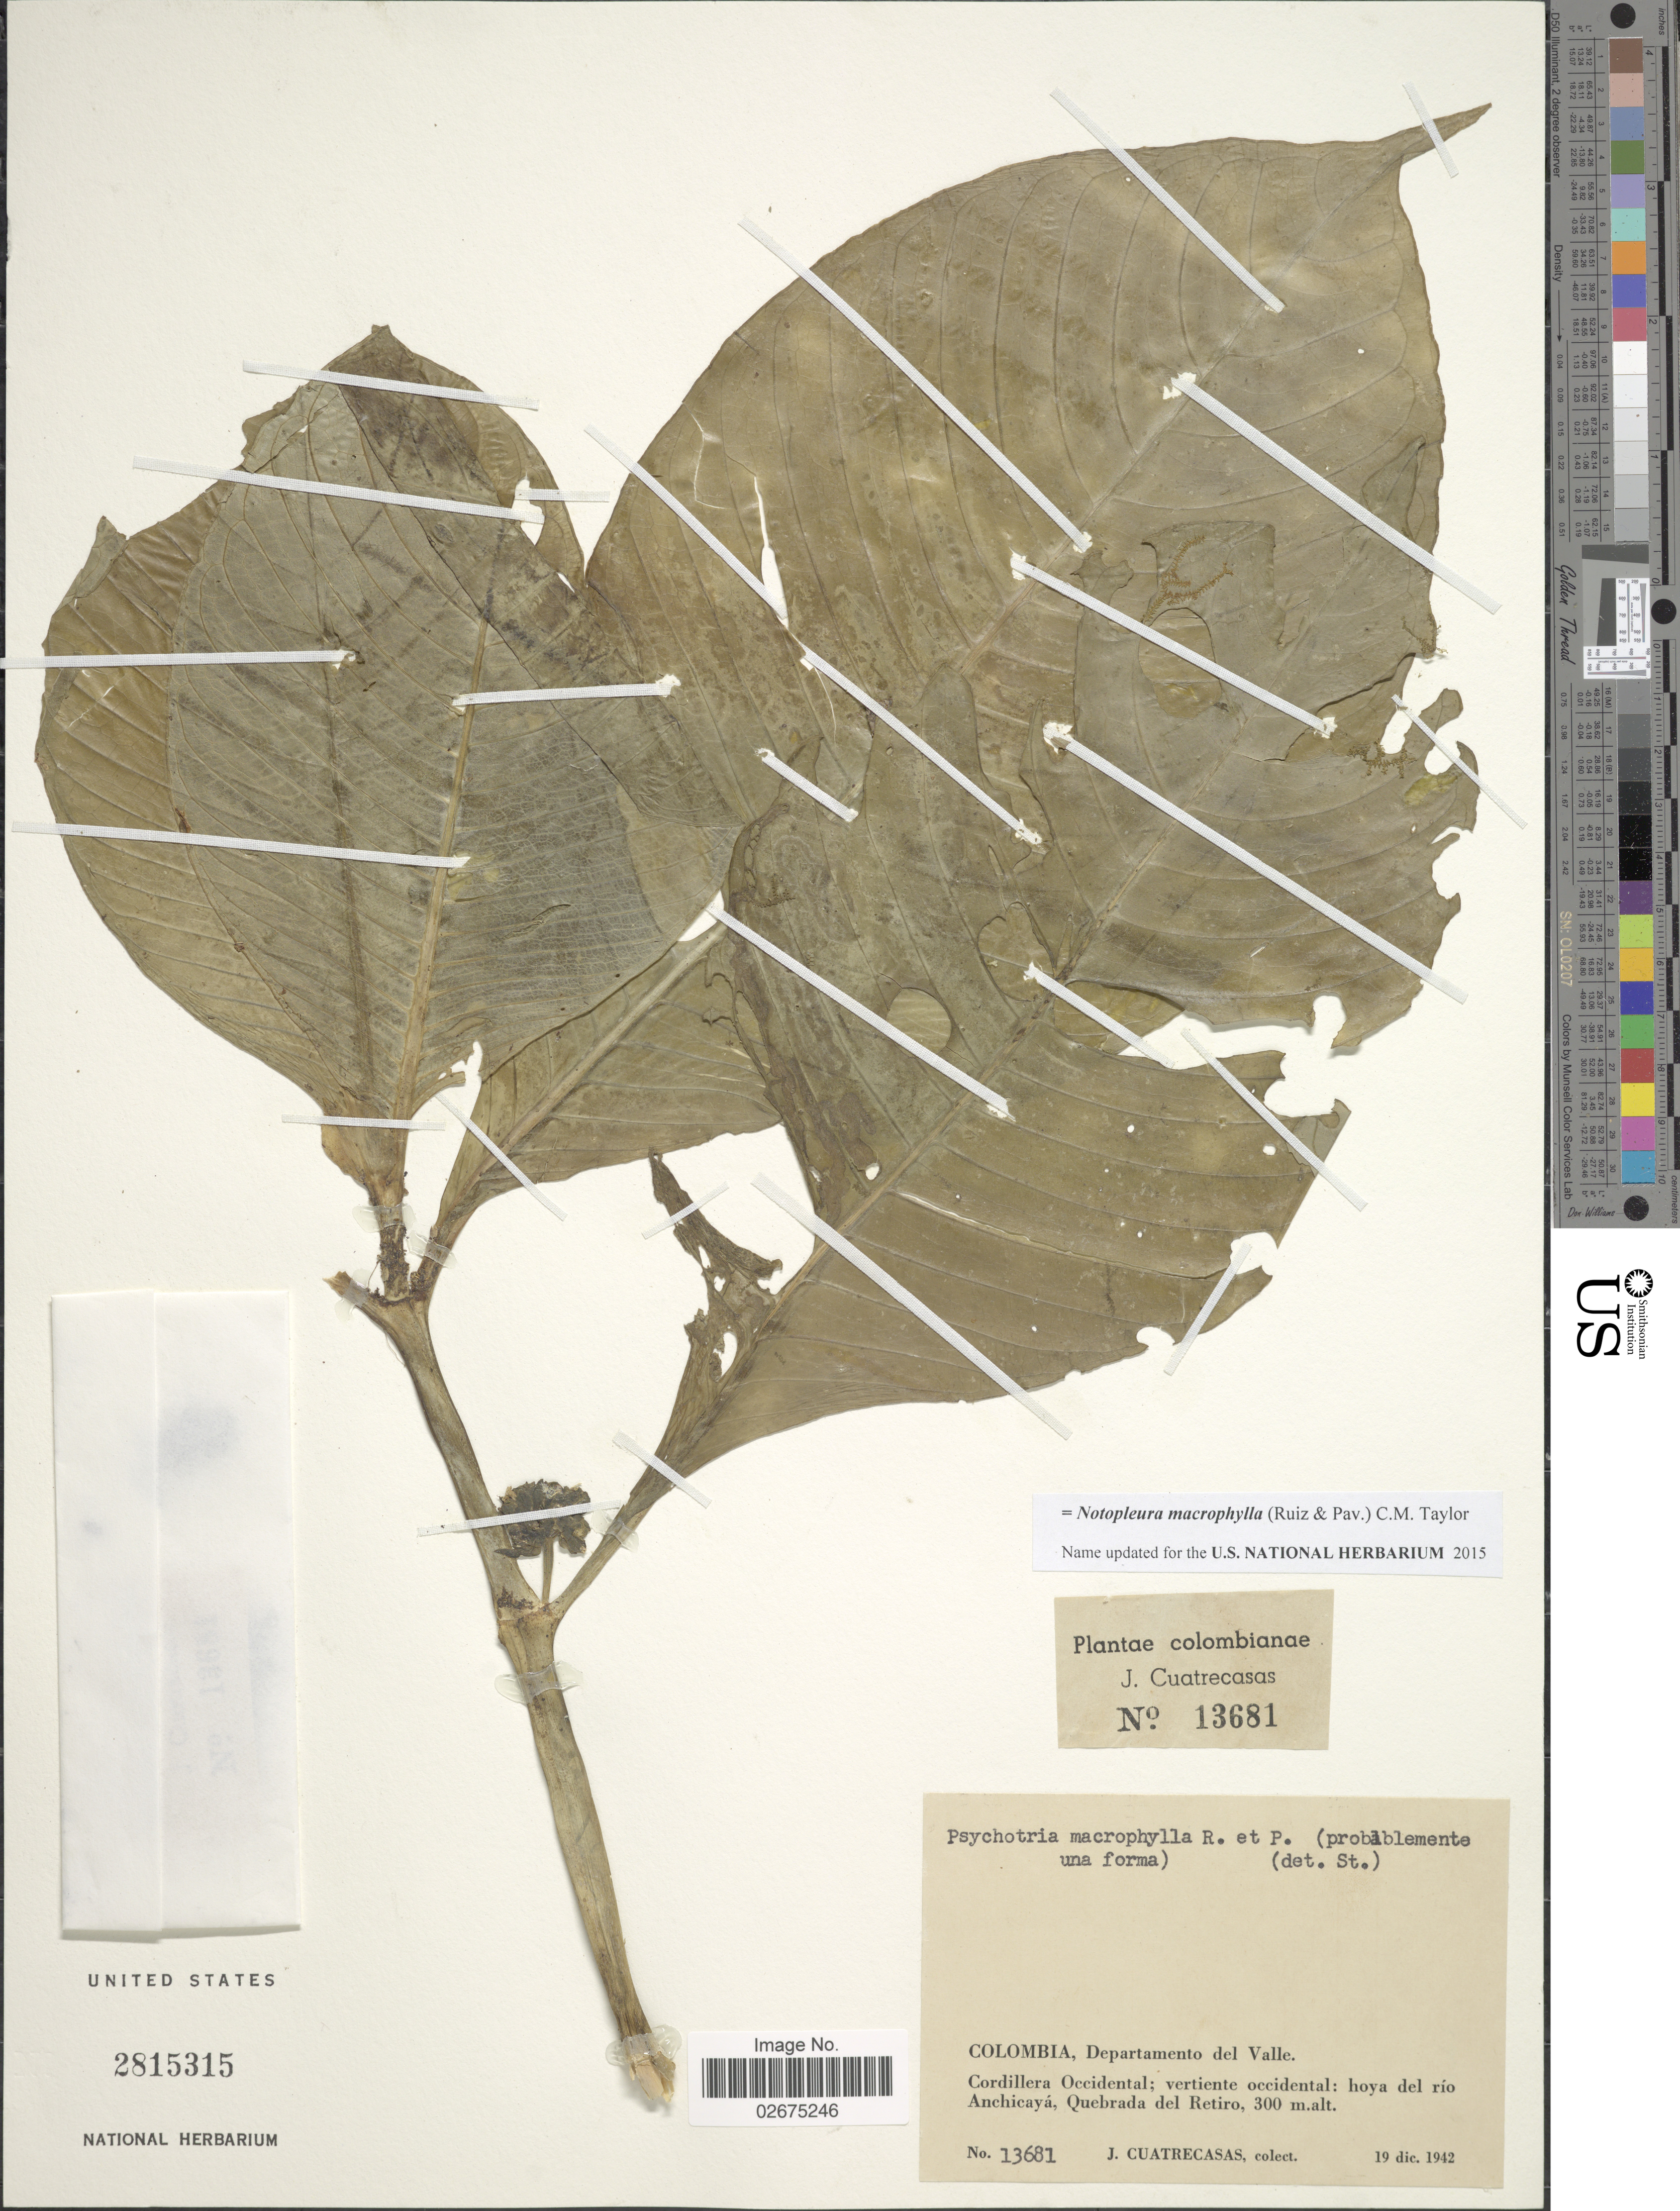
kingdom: Plantae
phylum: Tracheophyta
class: Magnoliopsida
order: Gentianales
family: Rubiaceae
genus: Notopleura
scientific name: Notopleura macrophylla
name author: (Ruiz & Pav.) C.M. Taylor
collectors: J. Cuatrecasas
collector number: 13681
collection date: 1942-12-19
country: Colombia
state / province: Valle del Cauca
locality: Departamento del Valle, Cordillera Occidental; vertiente occidental: hoya del río Anchicayá, Quebrada del Retiro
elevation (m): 300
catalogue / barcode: US 2815315